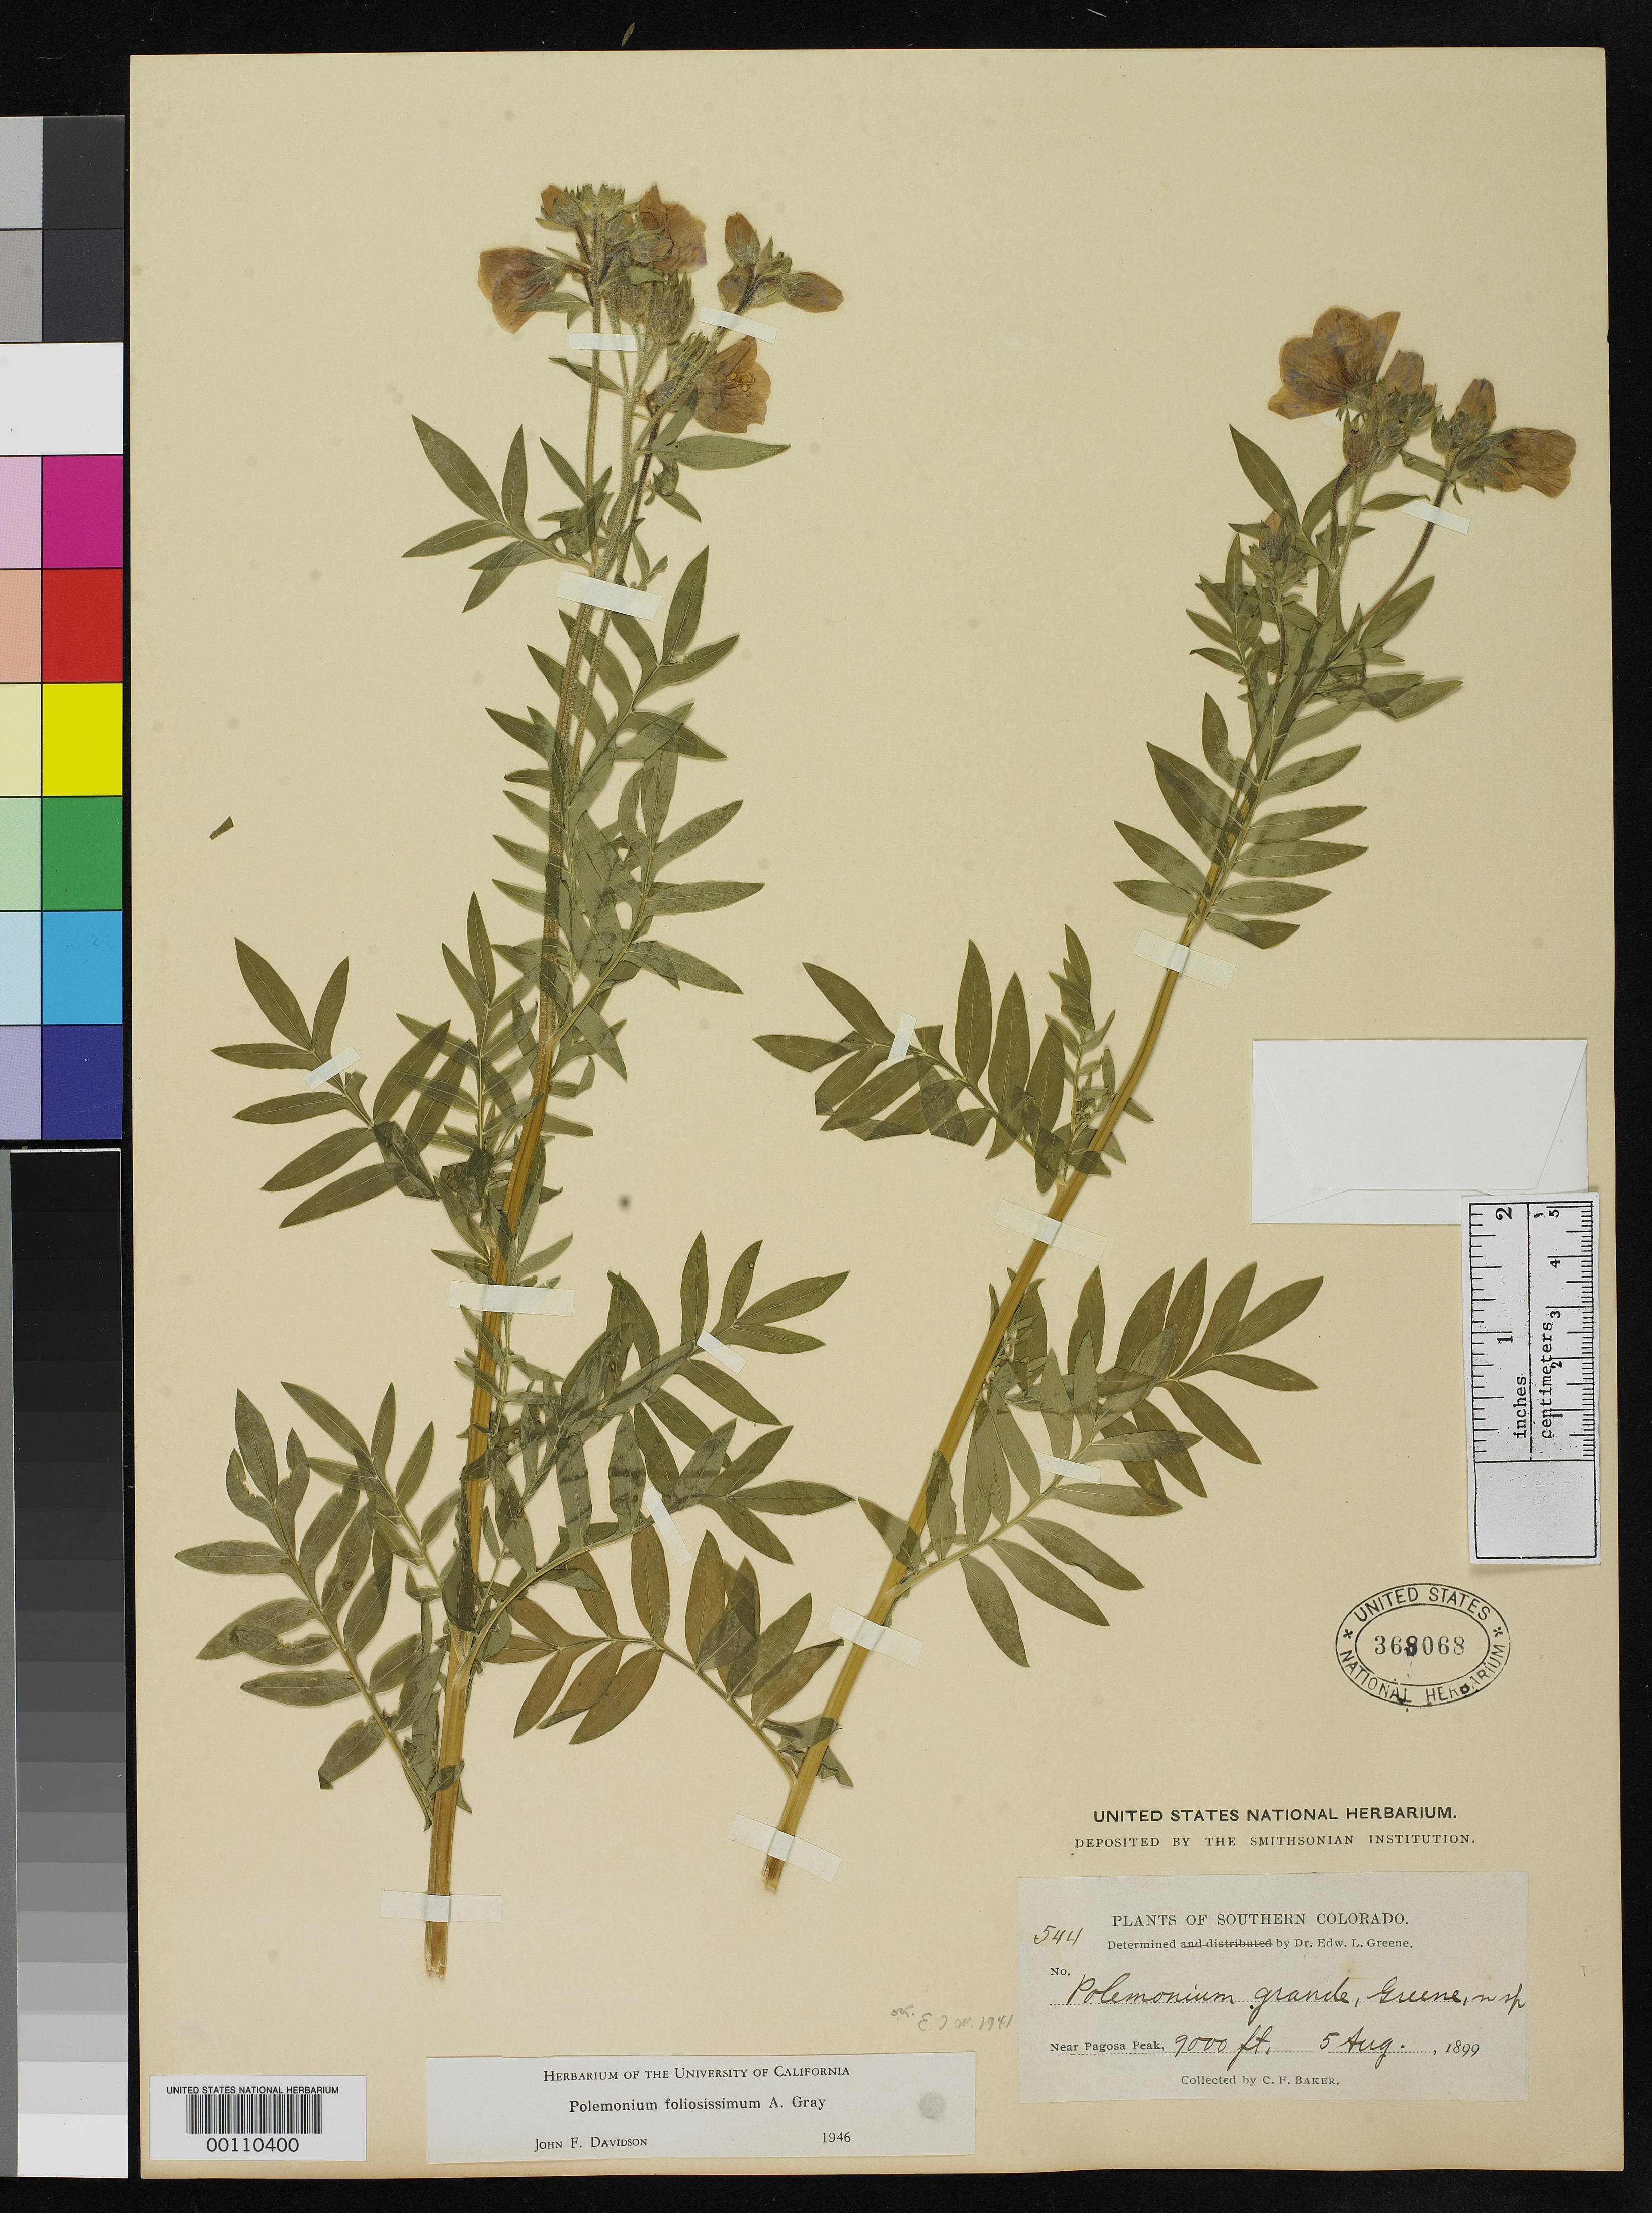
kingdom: Plantae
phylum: Tracheophyta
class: Magnoliopsida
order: Ericales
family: Polemoniaceae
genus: Polemonium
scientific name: Polemonium grande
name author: Greene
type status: Isotype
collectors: C. F. Baker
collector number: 544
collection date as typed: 05 Aug 1899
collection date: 1899-08-05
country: United States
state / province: Colorado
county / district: Mineral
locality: Near Pagosa Peak.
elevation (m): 2743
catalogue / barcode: US 369068